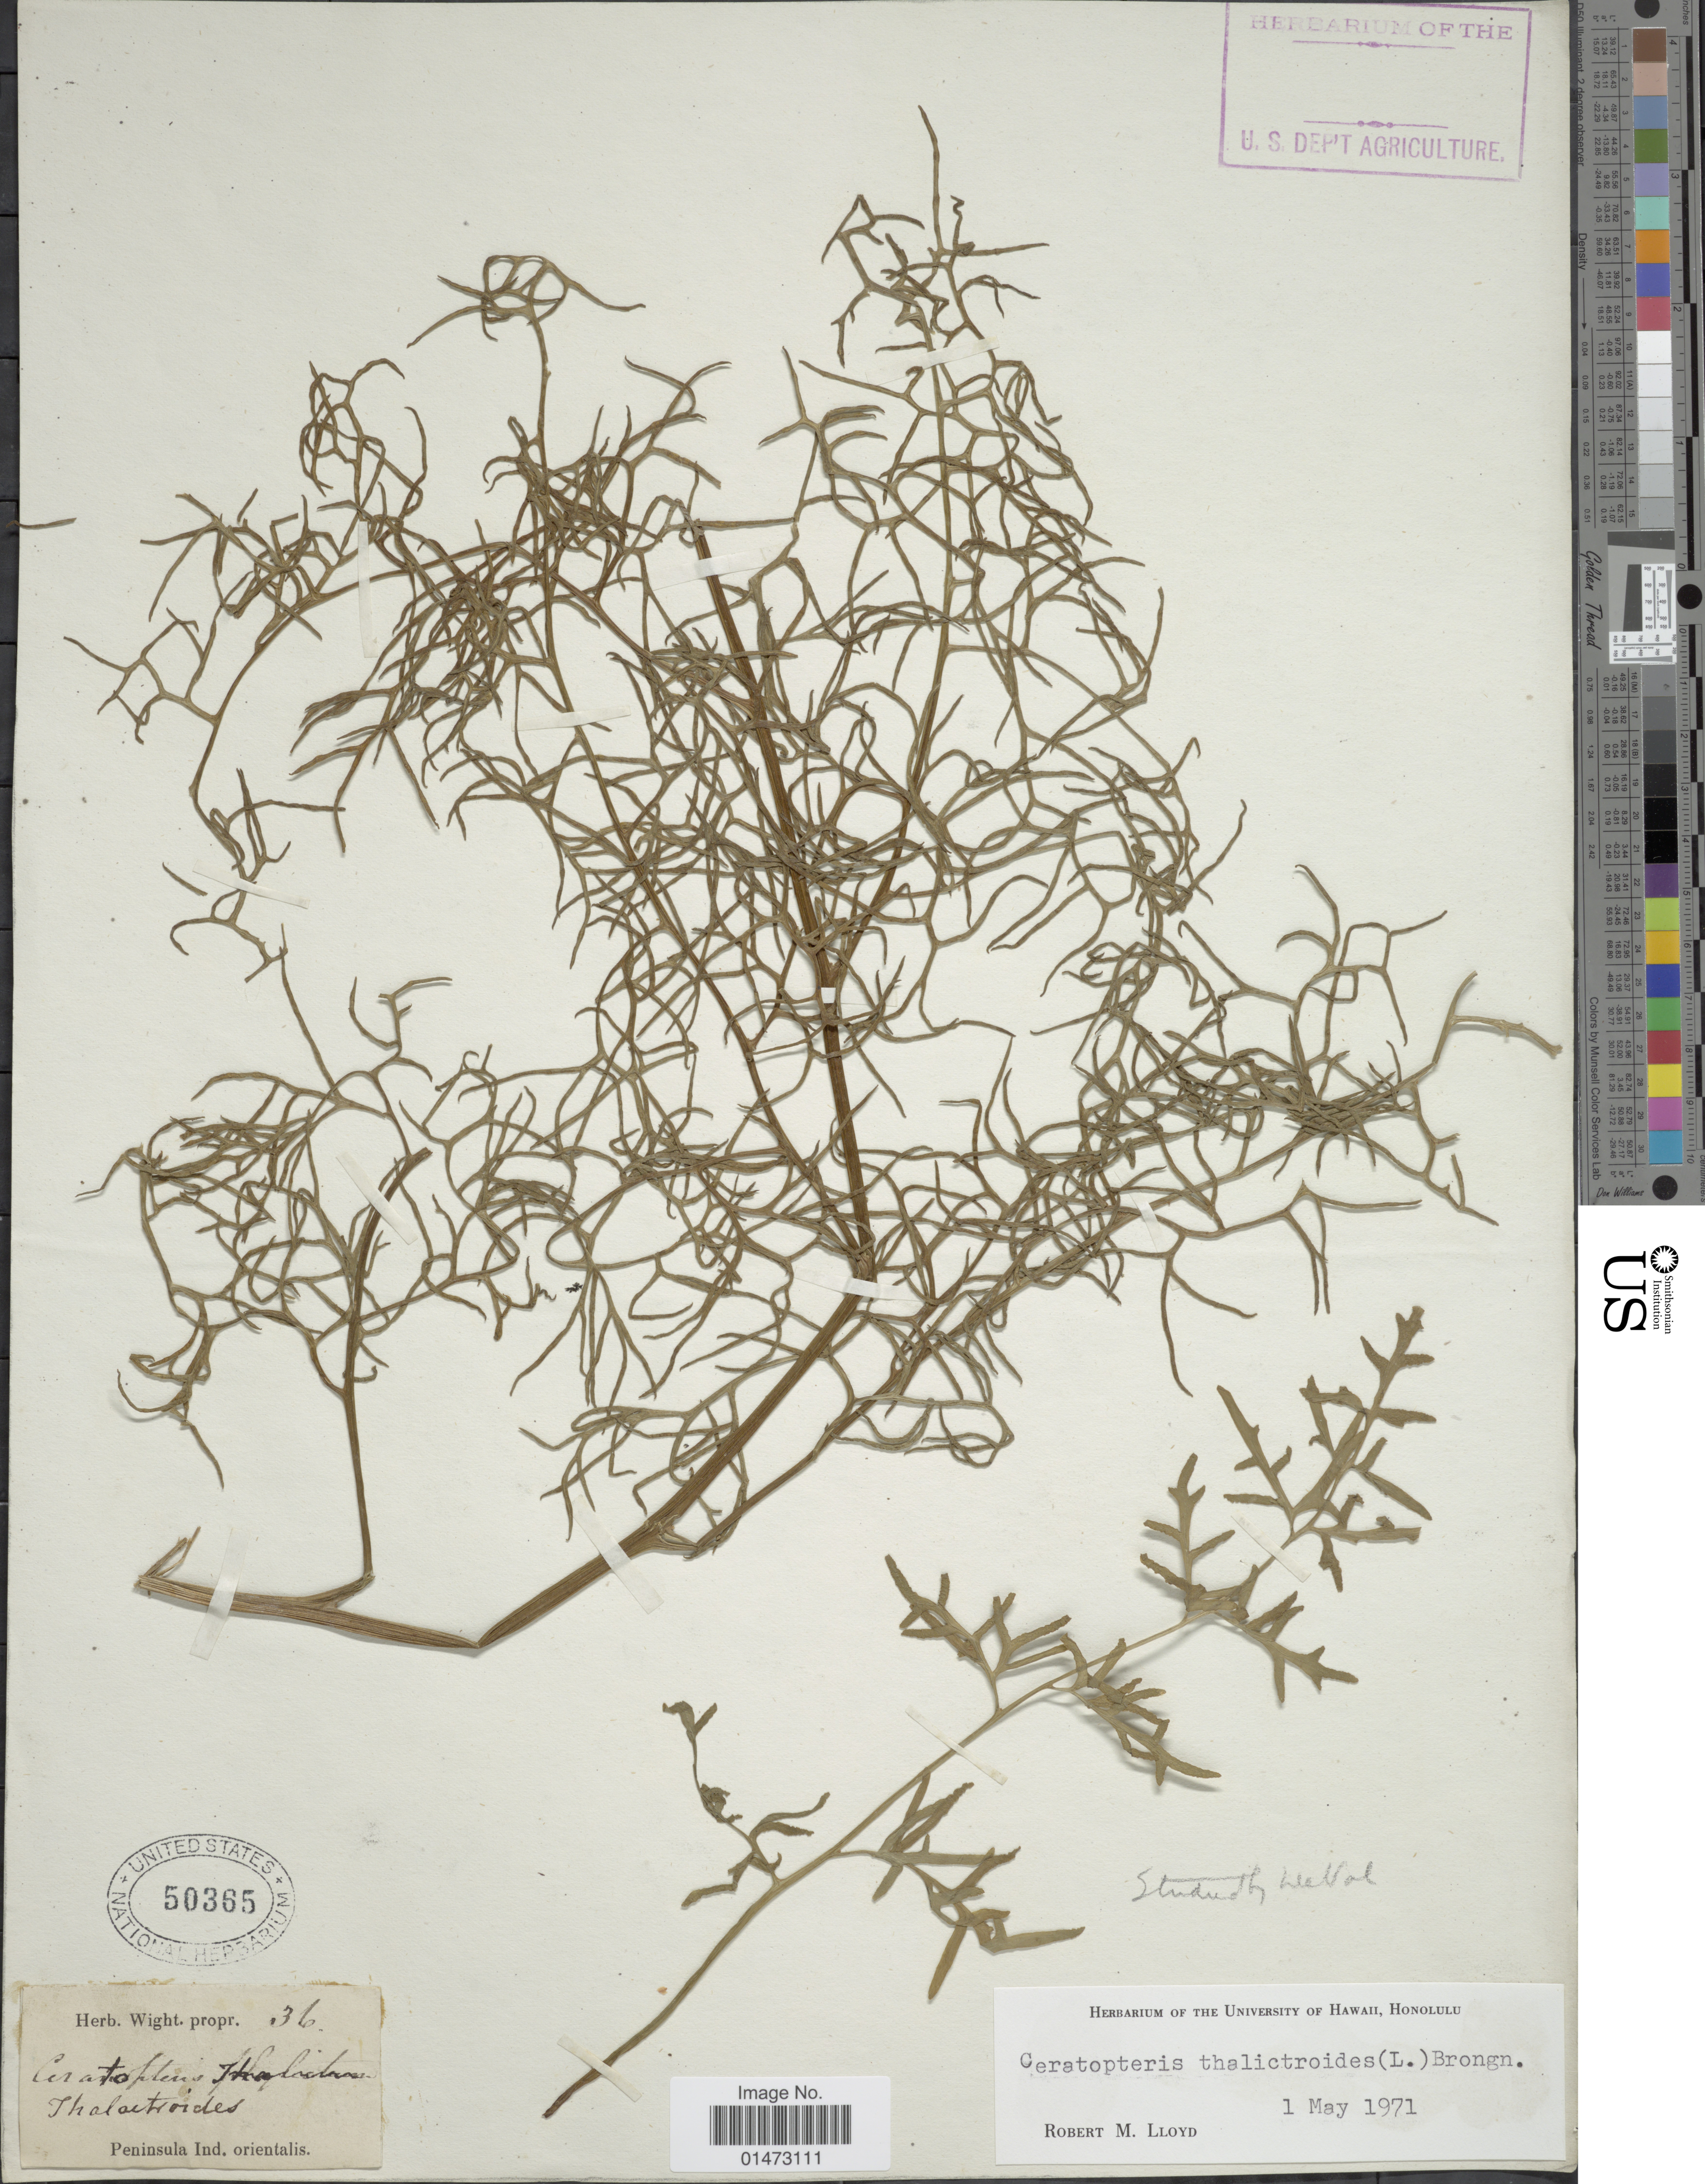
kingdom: Plantae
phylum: Tracheophyta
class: Polypodiopsida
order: Polypodiales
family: Pteridaceae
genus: Ceratopteris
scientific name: Ceratopteris thalictroides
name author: (L.) Brongn.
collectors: ex Herb. Wright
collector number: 36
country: India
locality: Peninsula Ind. orientalis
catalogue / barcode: US 50365